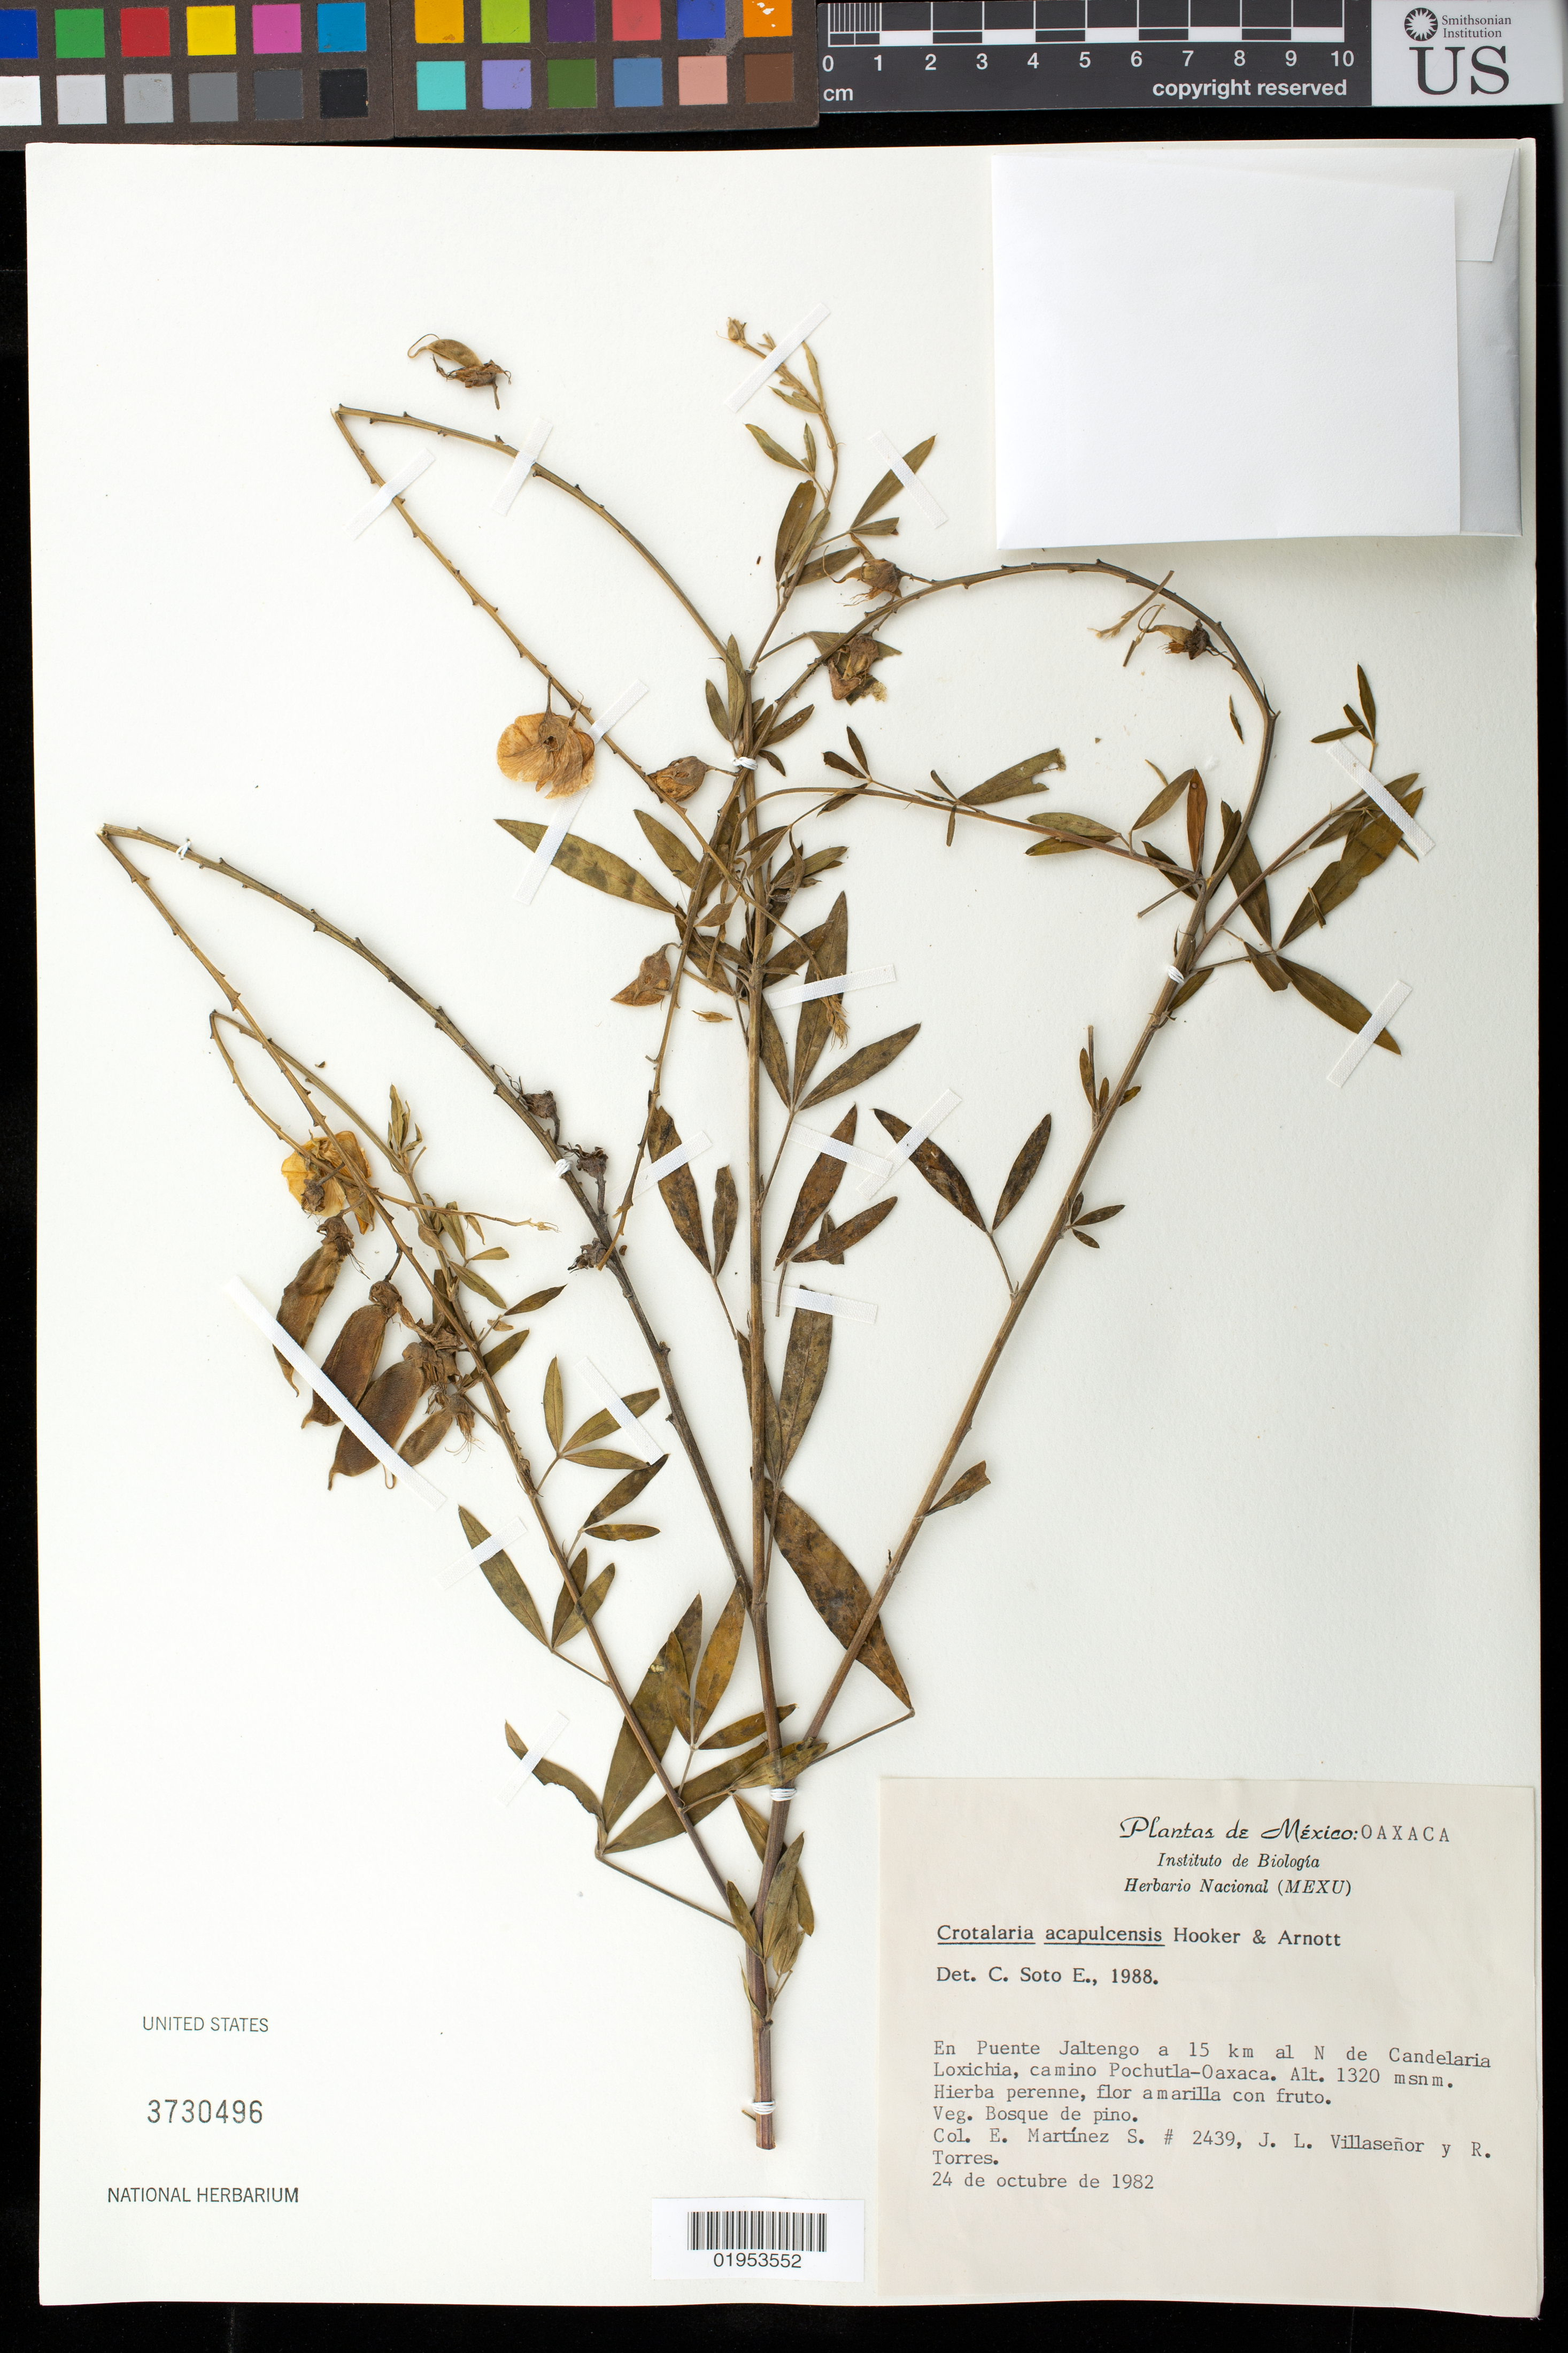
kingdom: Plantae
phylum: Tracheophyta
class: Magnoliopsida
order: Fabales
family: Fabaceae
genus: Crotalaria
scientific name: Crotalaria acapulcensis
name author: Hook. & Arn.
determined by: Soto-Estrada, Carmen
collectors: E. Martínez S., J. Villaseñor R. & R. Torres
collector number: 2439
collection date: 1982-10-24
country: Mexico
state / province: Oaxaca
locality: En Puente Jaltengo a 15 km al N de Candelaria Loxichia, camino Pochutla - Oaxaca.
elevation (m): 1320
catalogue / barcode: US 3730496